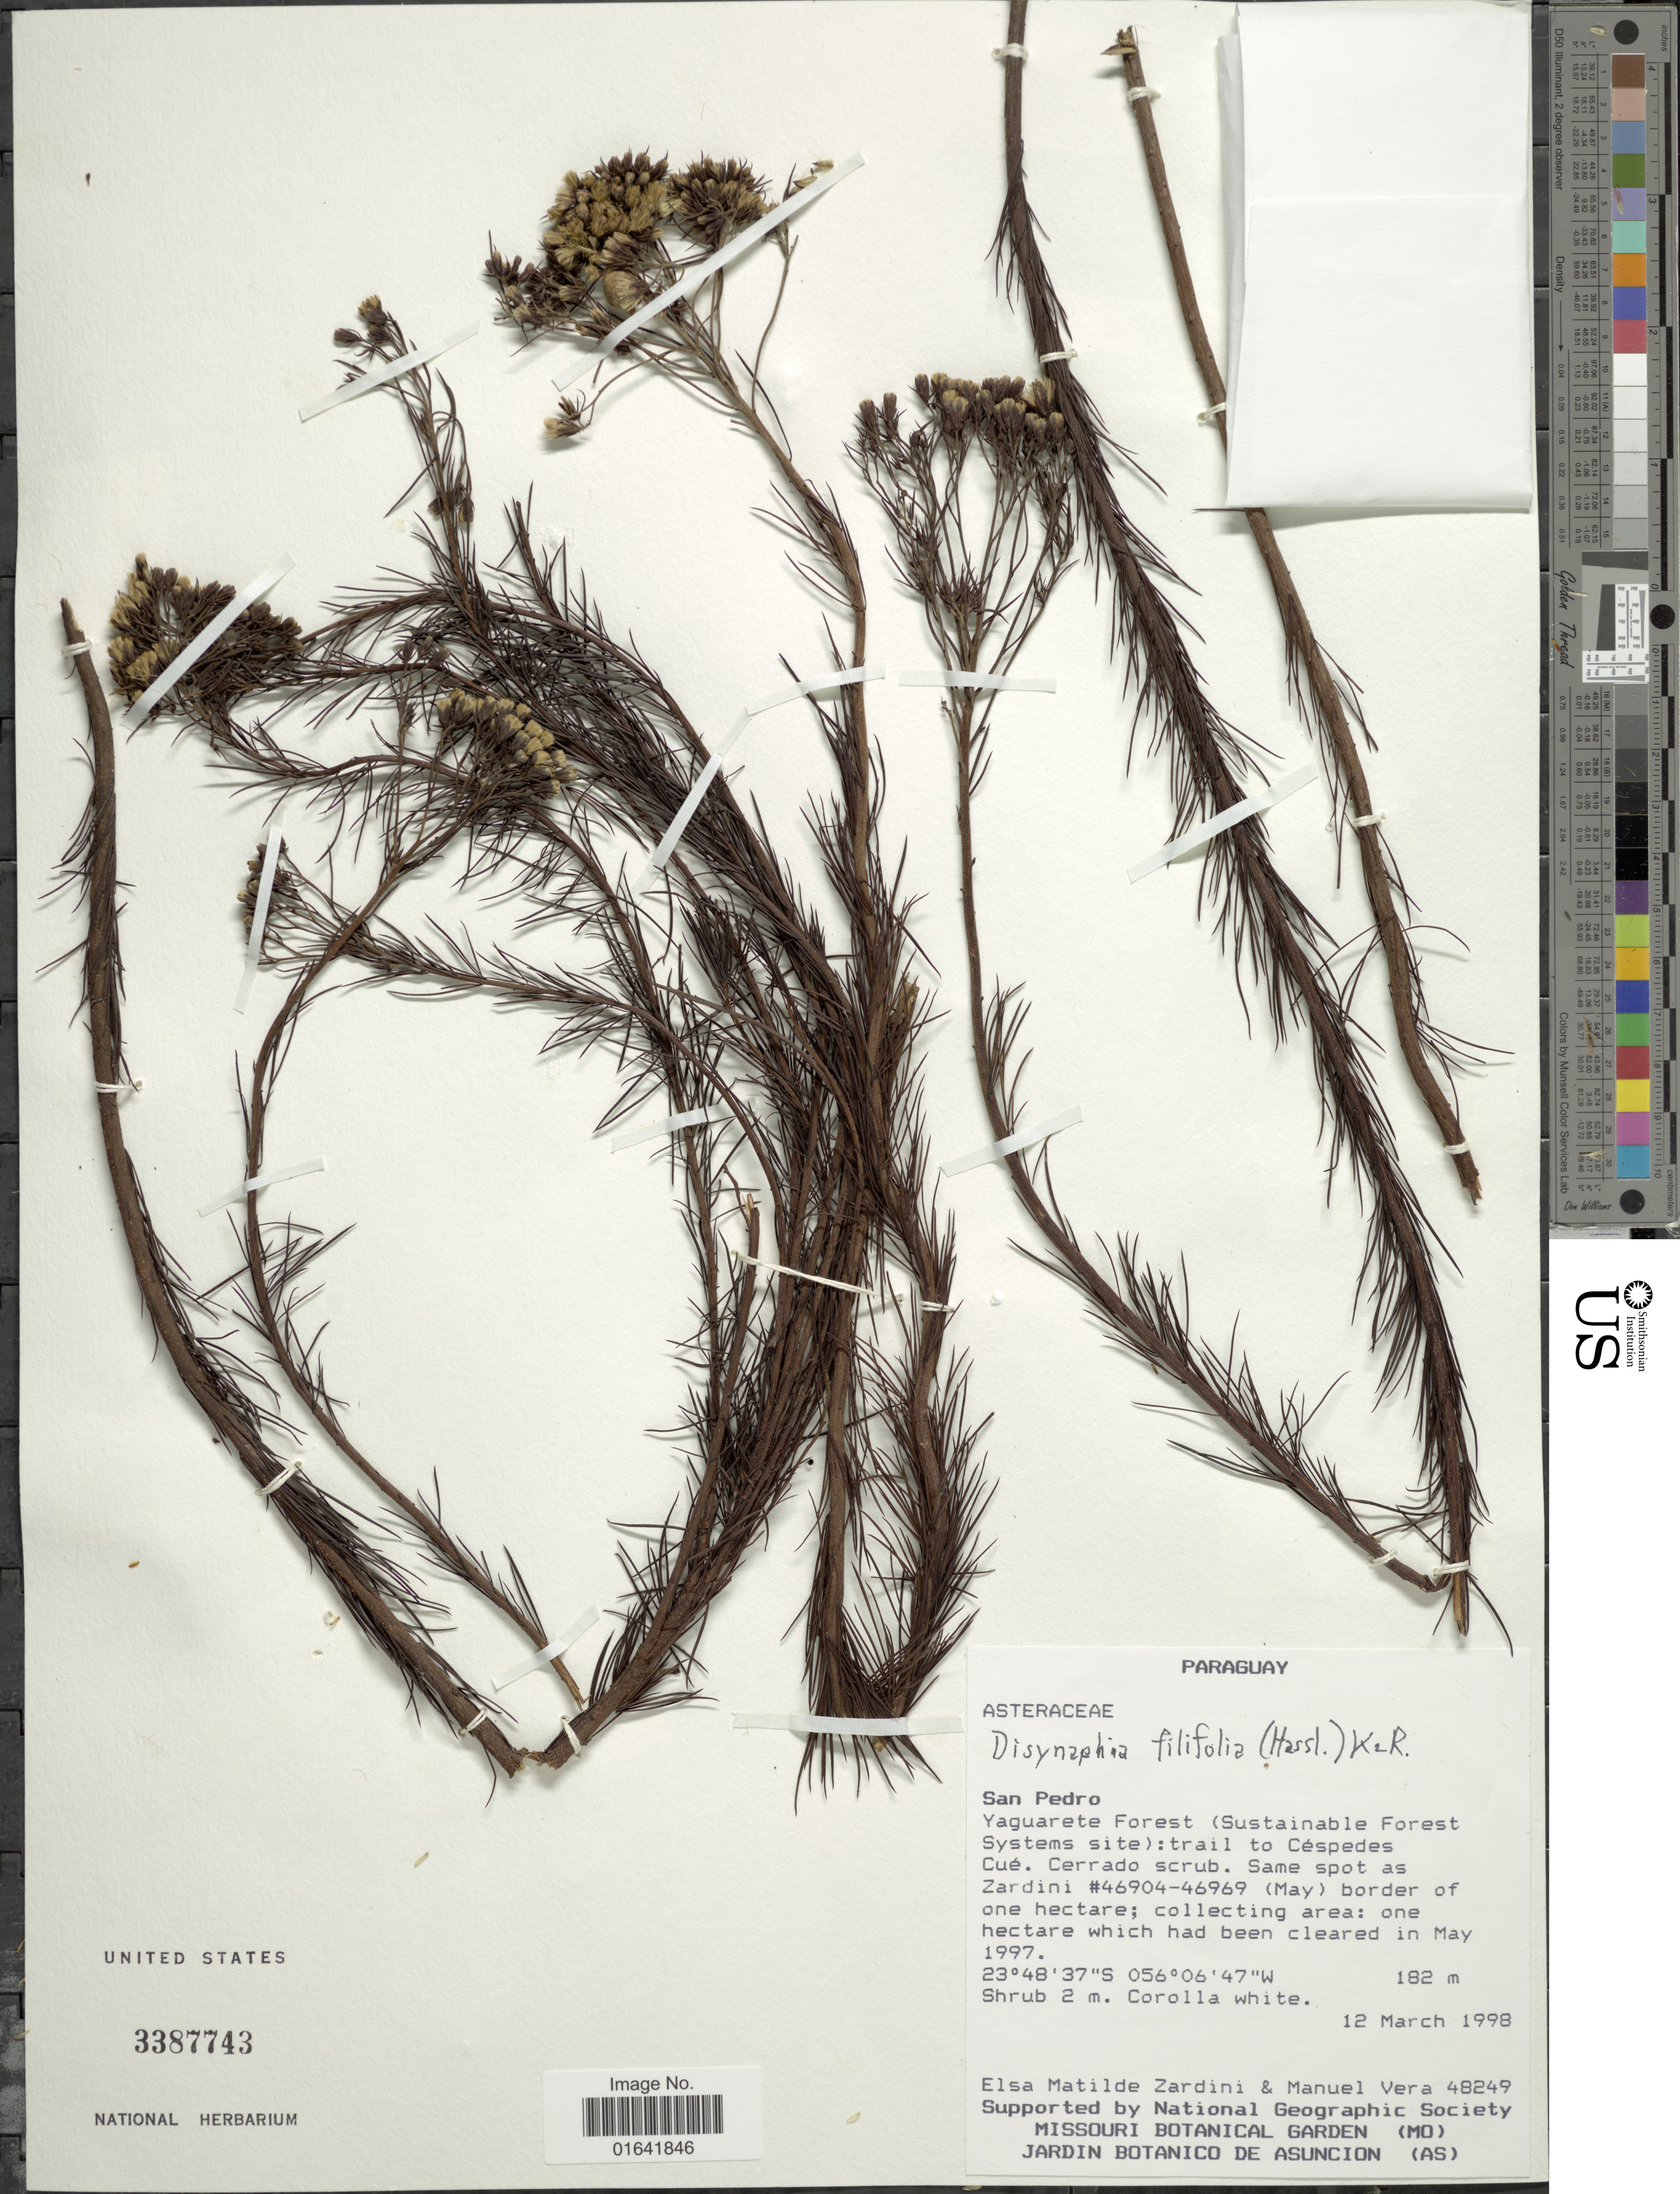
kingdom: Plantae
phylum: Tracheophyta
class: Magnoliopsida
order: Asterales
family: Asteraceae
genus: Disynaphia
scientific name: Disynaphia filifolia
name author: (Hassl.) R.M. King & H. Rob.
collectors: E. M. Zardini & M. Vera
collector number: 48249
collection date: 1998-03-12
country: Paraguay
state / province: San Pedro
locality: Yaguarete Forest (Sustainable Forest Systems site) : trail to Céspedes Cué, Cerrado scrub, collecting area: one hectare which had been cleared in May 1997.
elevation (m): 182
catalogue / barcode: US 3387743